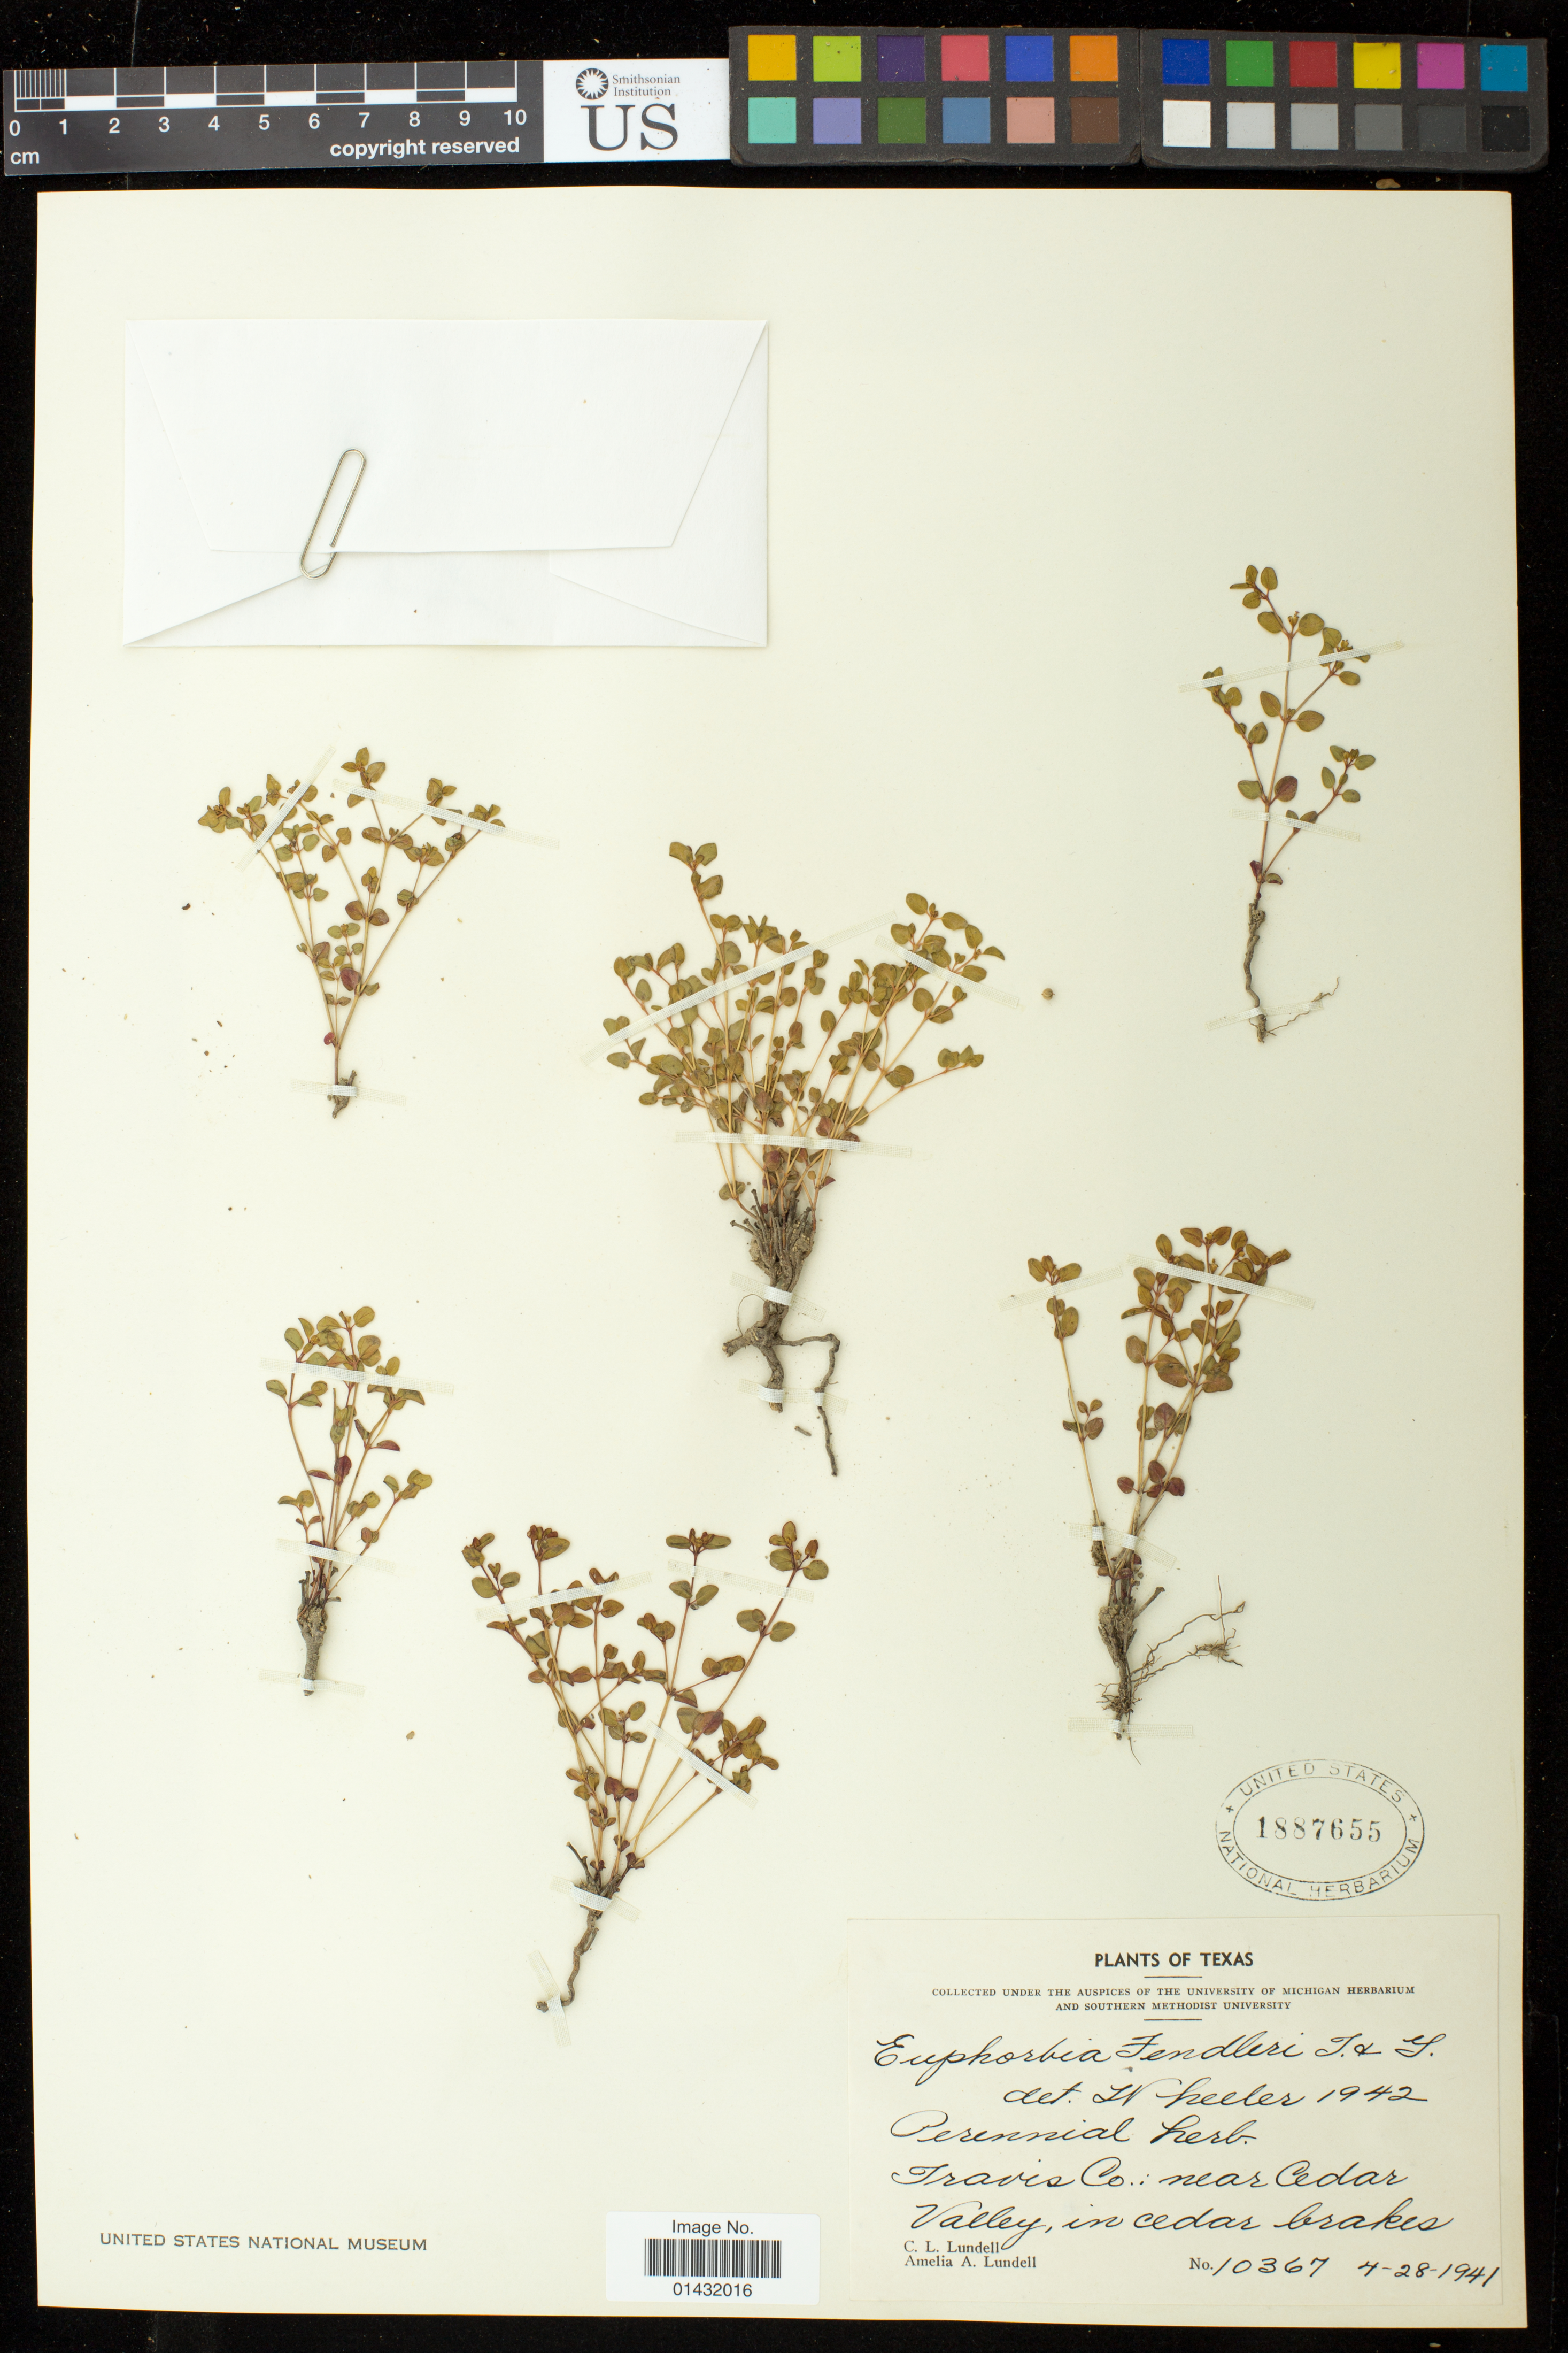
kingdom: Plantae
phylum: Tracheophyta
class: Magnoliopsida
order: Malpighiales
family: Euphorbiaceae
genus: Euphorbia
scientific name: Euphorbia fendleri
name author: Torr. & A. Gray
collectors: C. L. Lundell & A. A. Lundell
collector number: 10367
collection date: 1941-04-28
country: United States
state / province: Texas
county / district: Travis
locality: Near Cedar Valley, in cedar brakes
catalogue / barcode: US 1887655